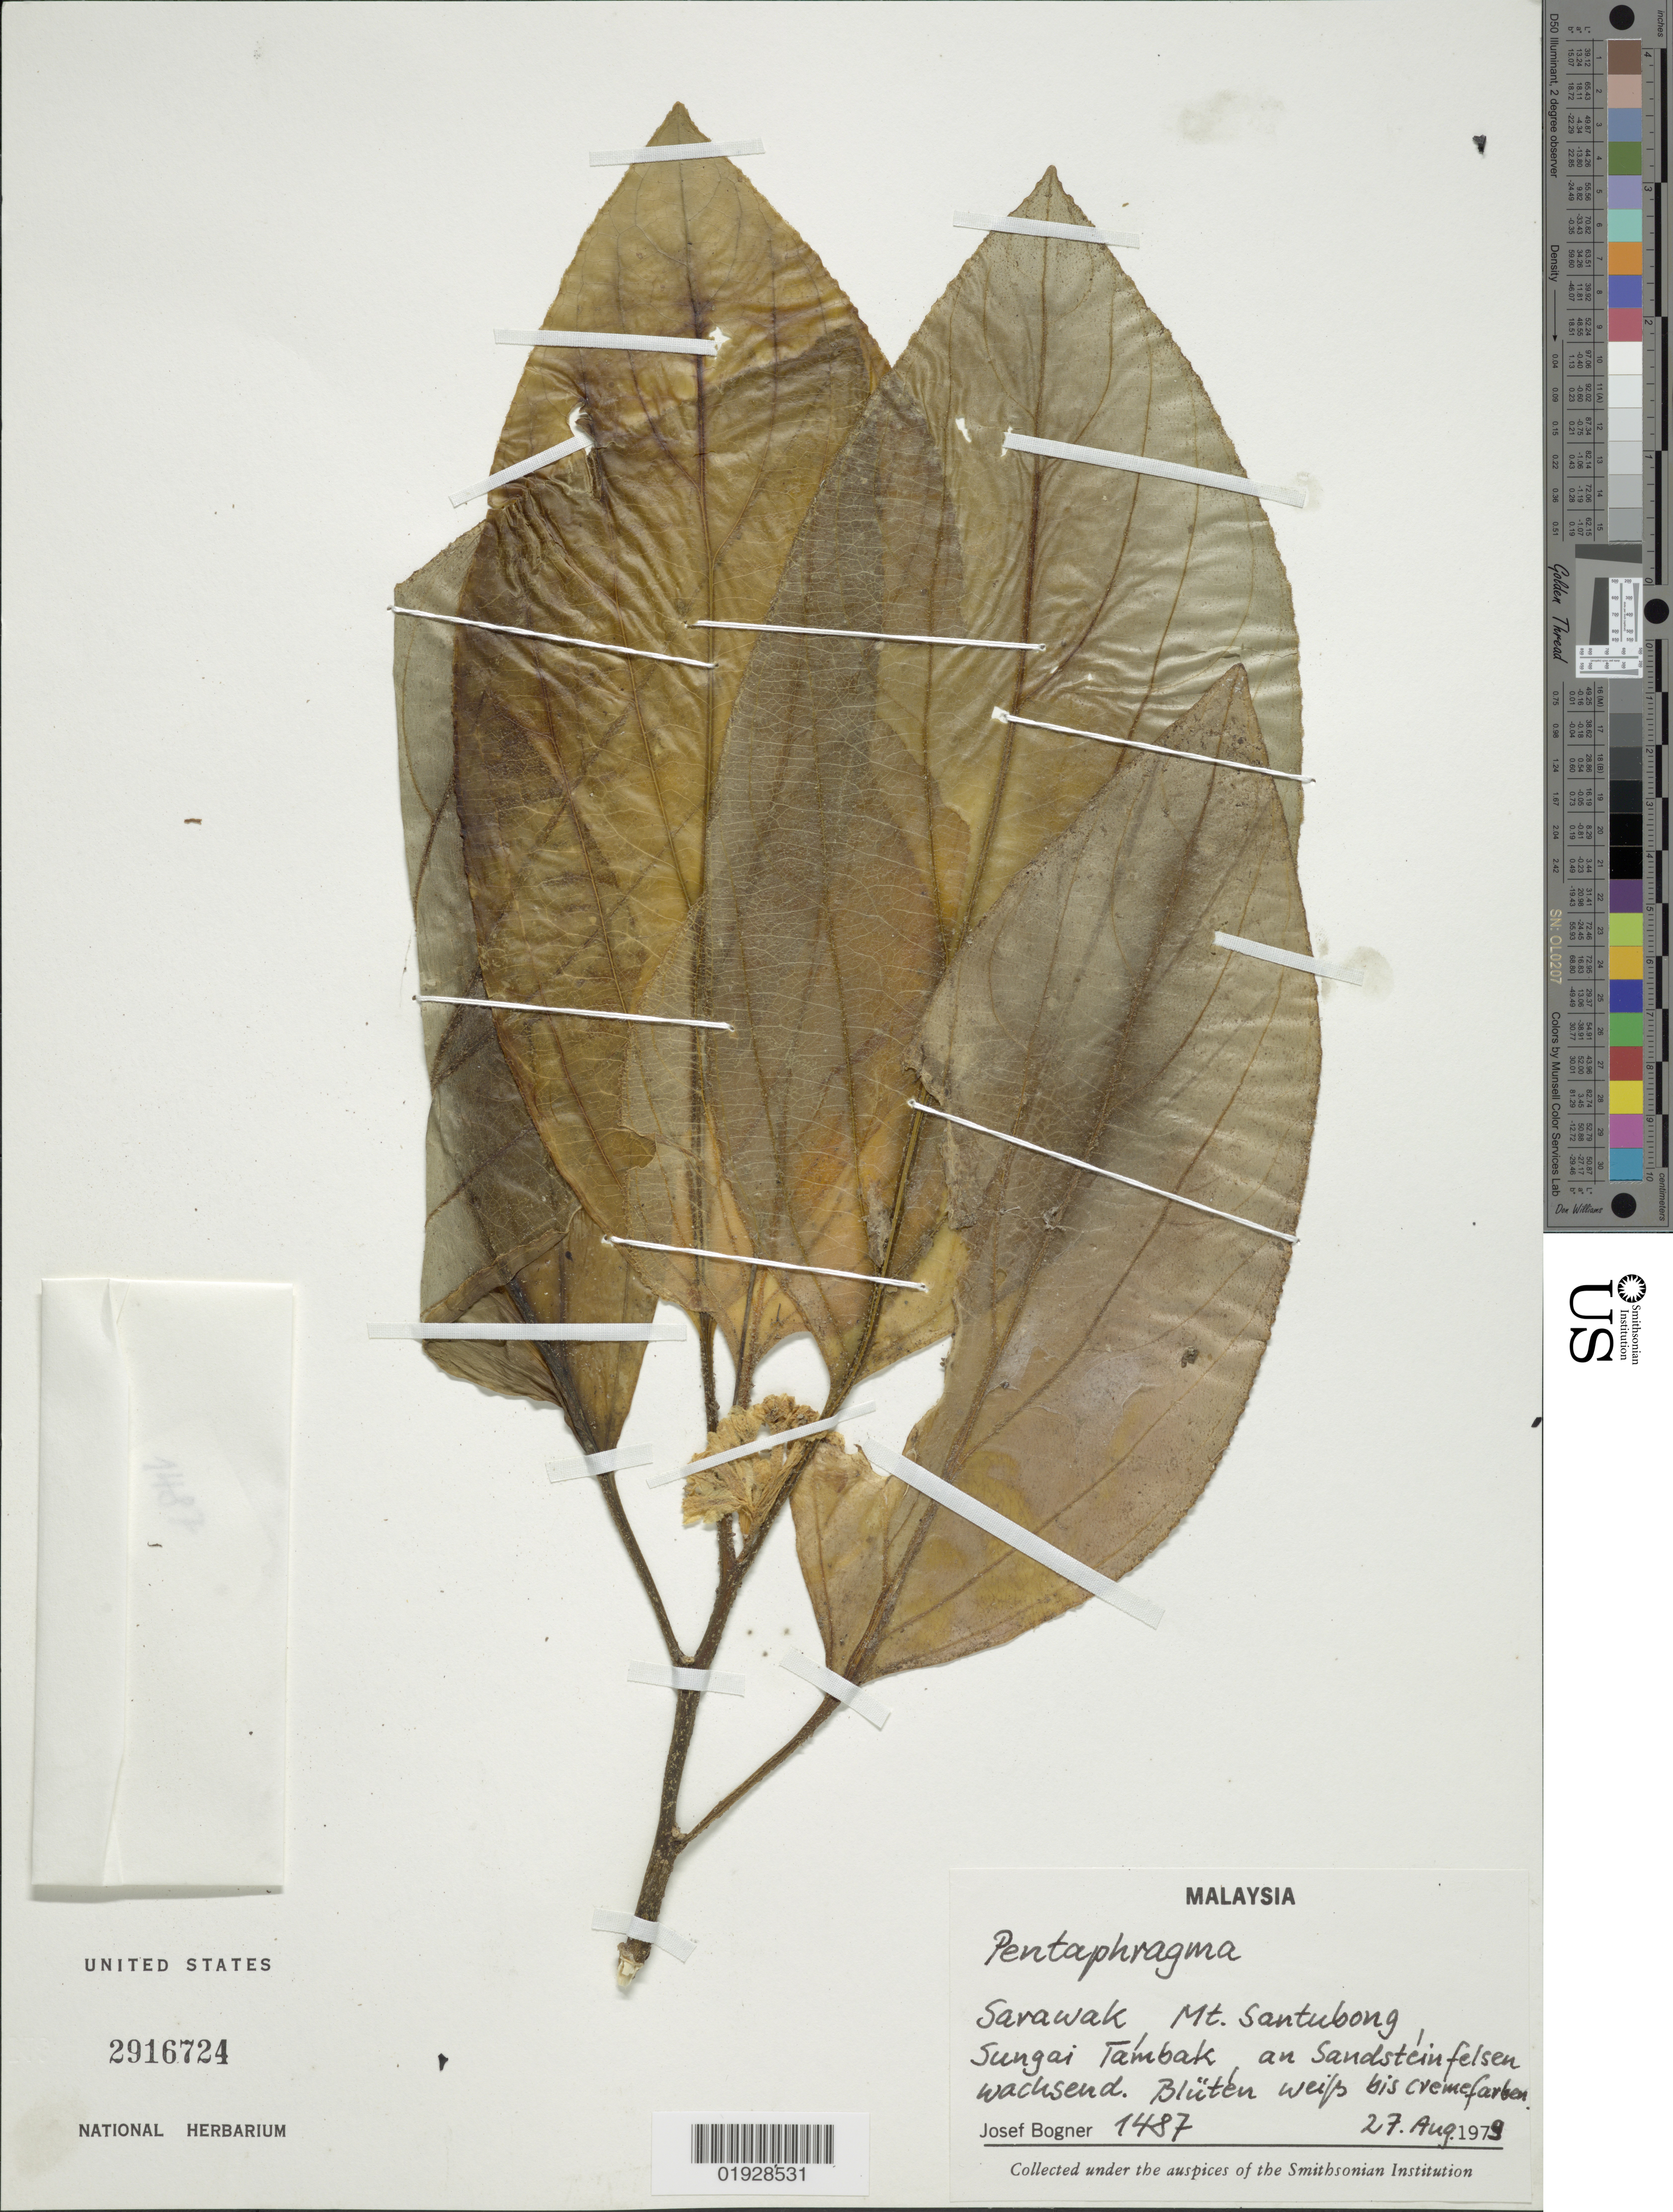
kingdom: Plantae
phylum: Tracheophyta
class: Magnoliopsida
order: Asterales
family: Pentaphragmataceae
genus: Pentaphragma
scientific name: Pentaphragma sp.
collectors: J. Bogner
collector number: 1487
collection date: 1979-08-27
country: Malaysia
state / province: Sarawak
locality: Mt. Santubong, Sungai Tambak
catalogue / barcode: US 2916724